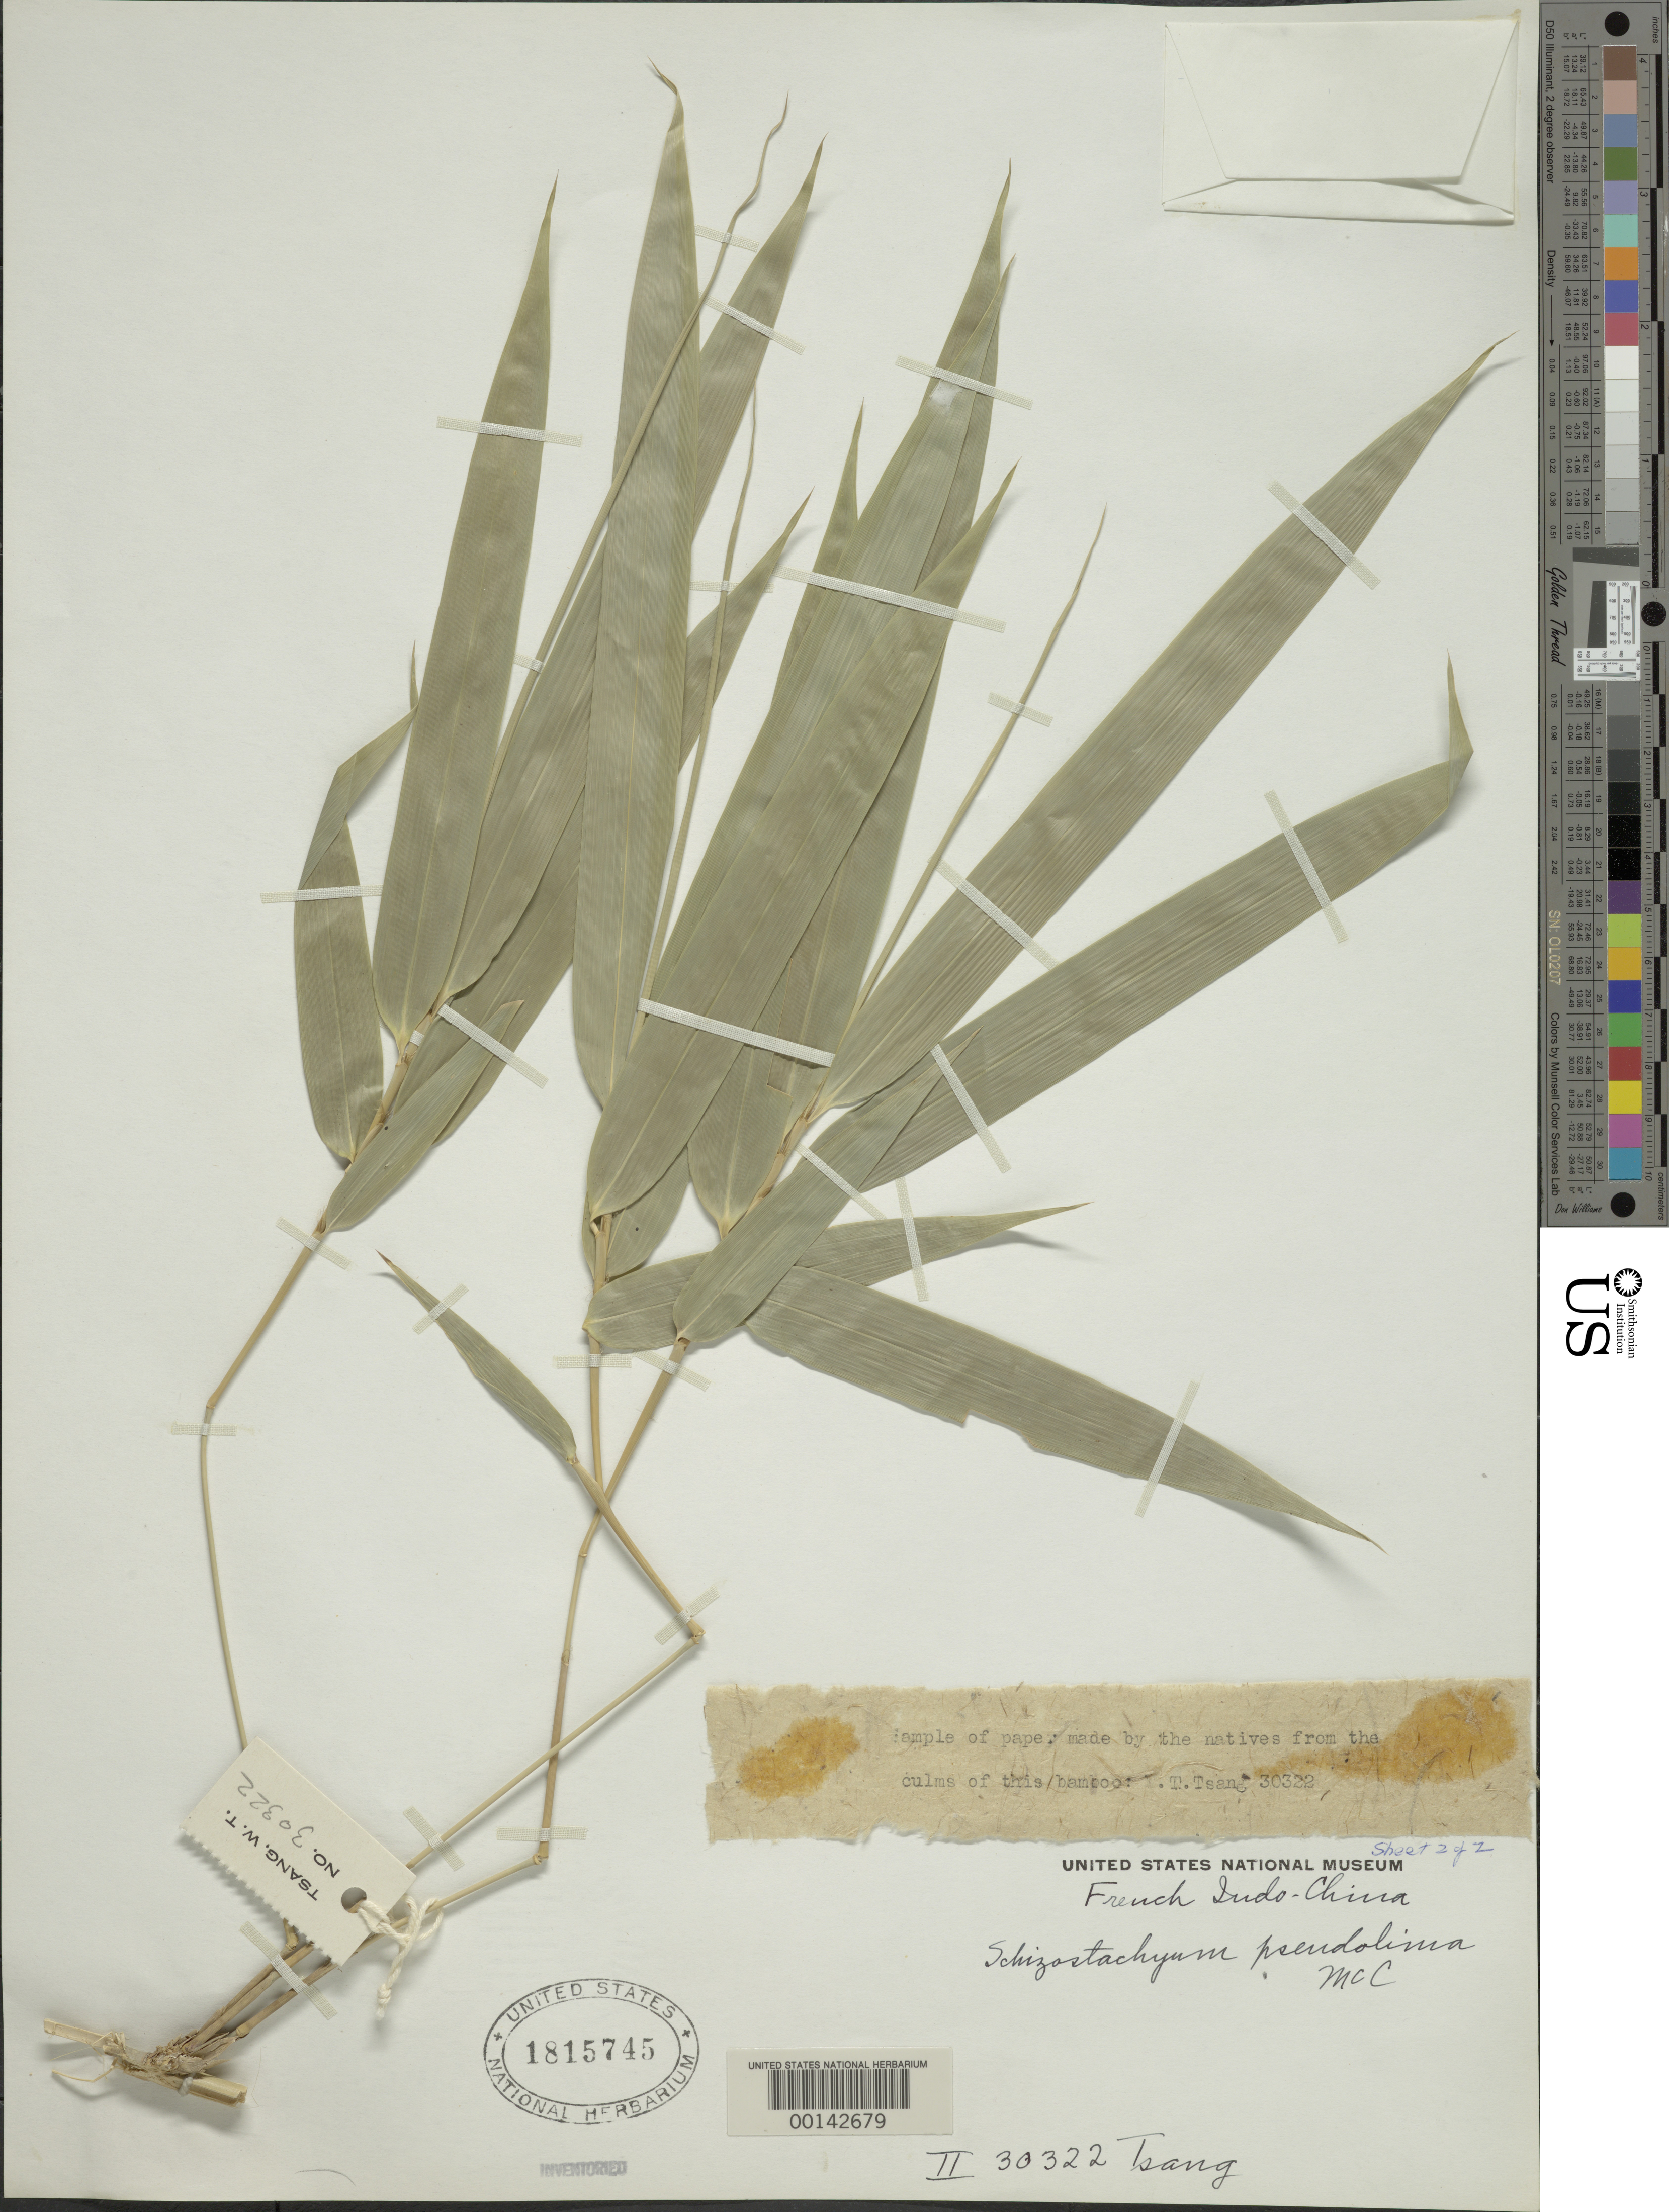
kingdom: Plantae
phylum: Tracheophyta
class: Liliopsida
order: Poales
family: Poaceae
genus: Schizostachyum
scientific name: Schizostachyum pseudolima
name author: McClure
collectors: W. T. Tsang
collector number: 30322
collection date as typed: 10 Aug 1940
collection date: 1940-08-10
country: Vietnam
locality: Hoi ning, sai wong mo shan, laan aang ts'uen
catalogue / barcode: US 1815745